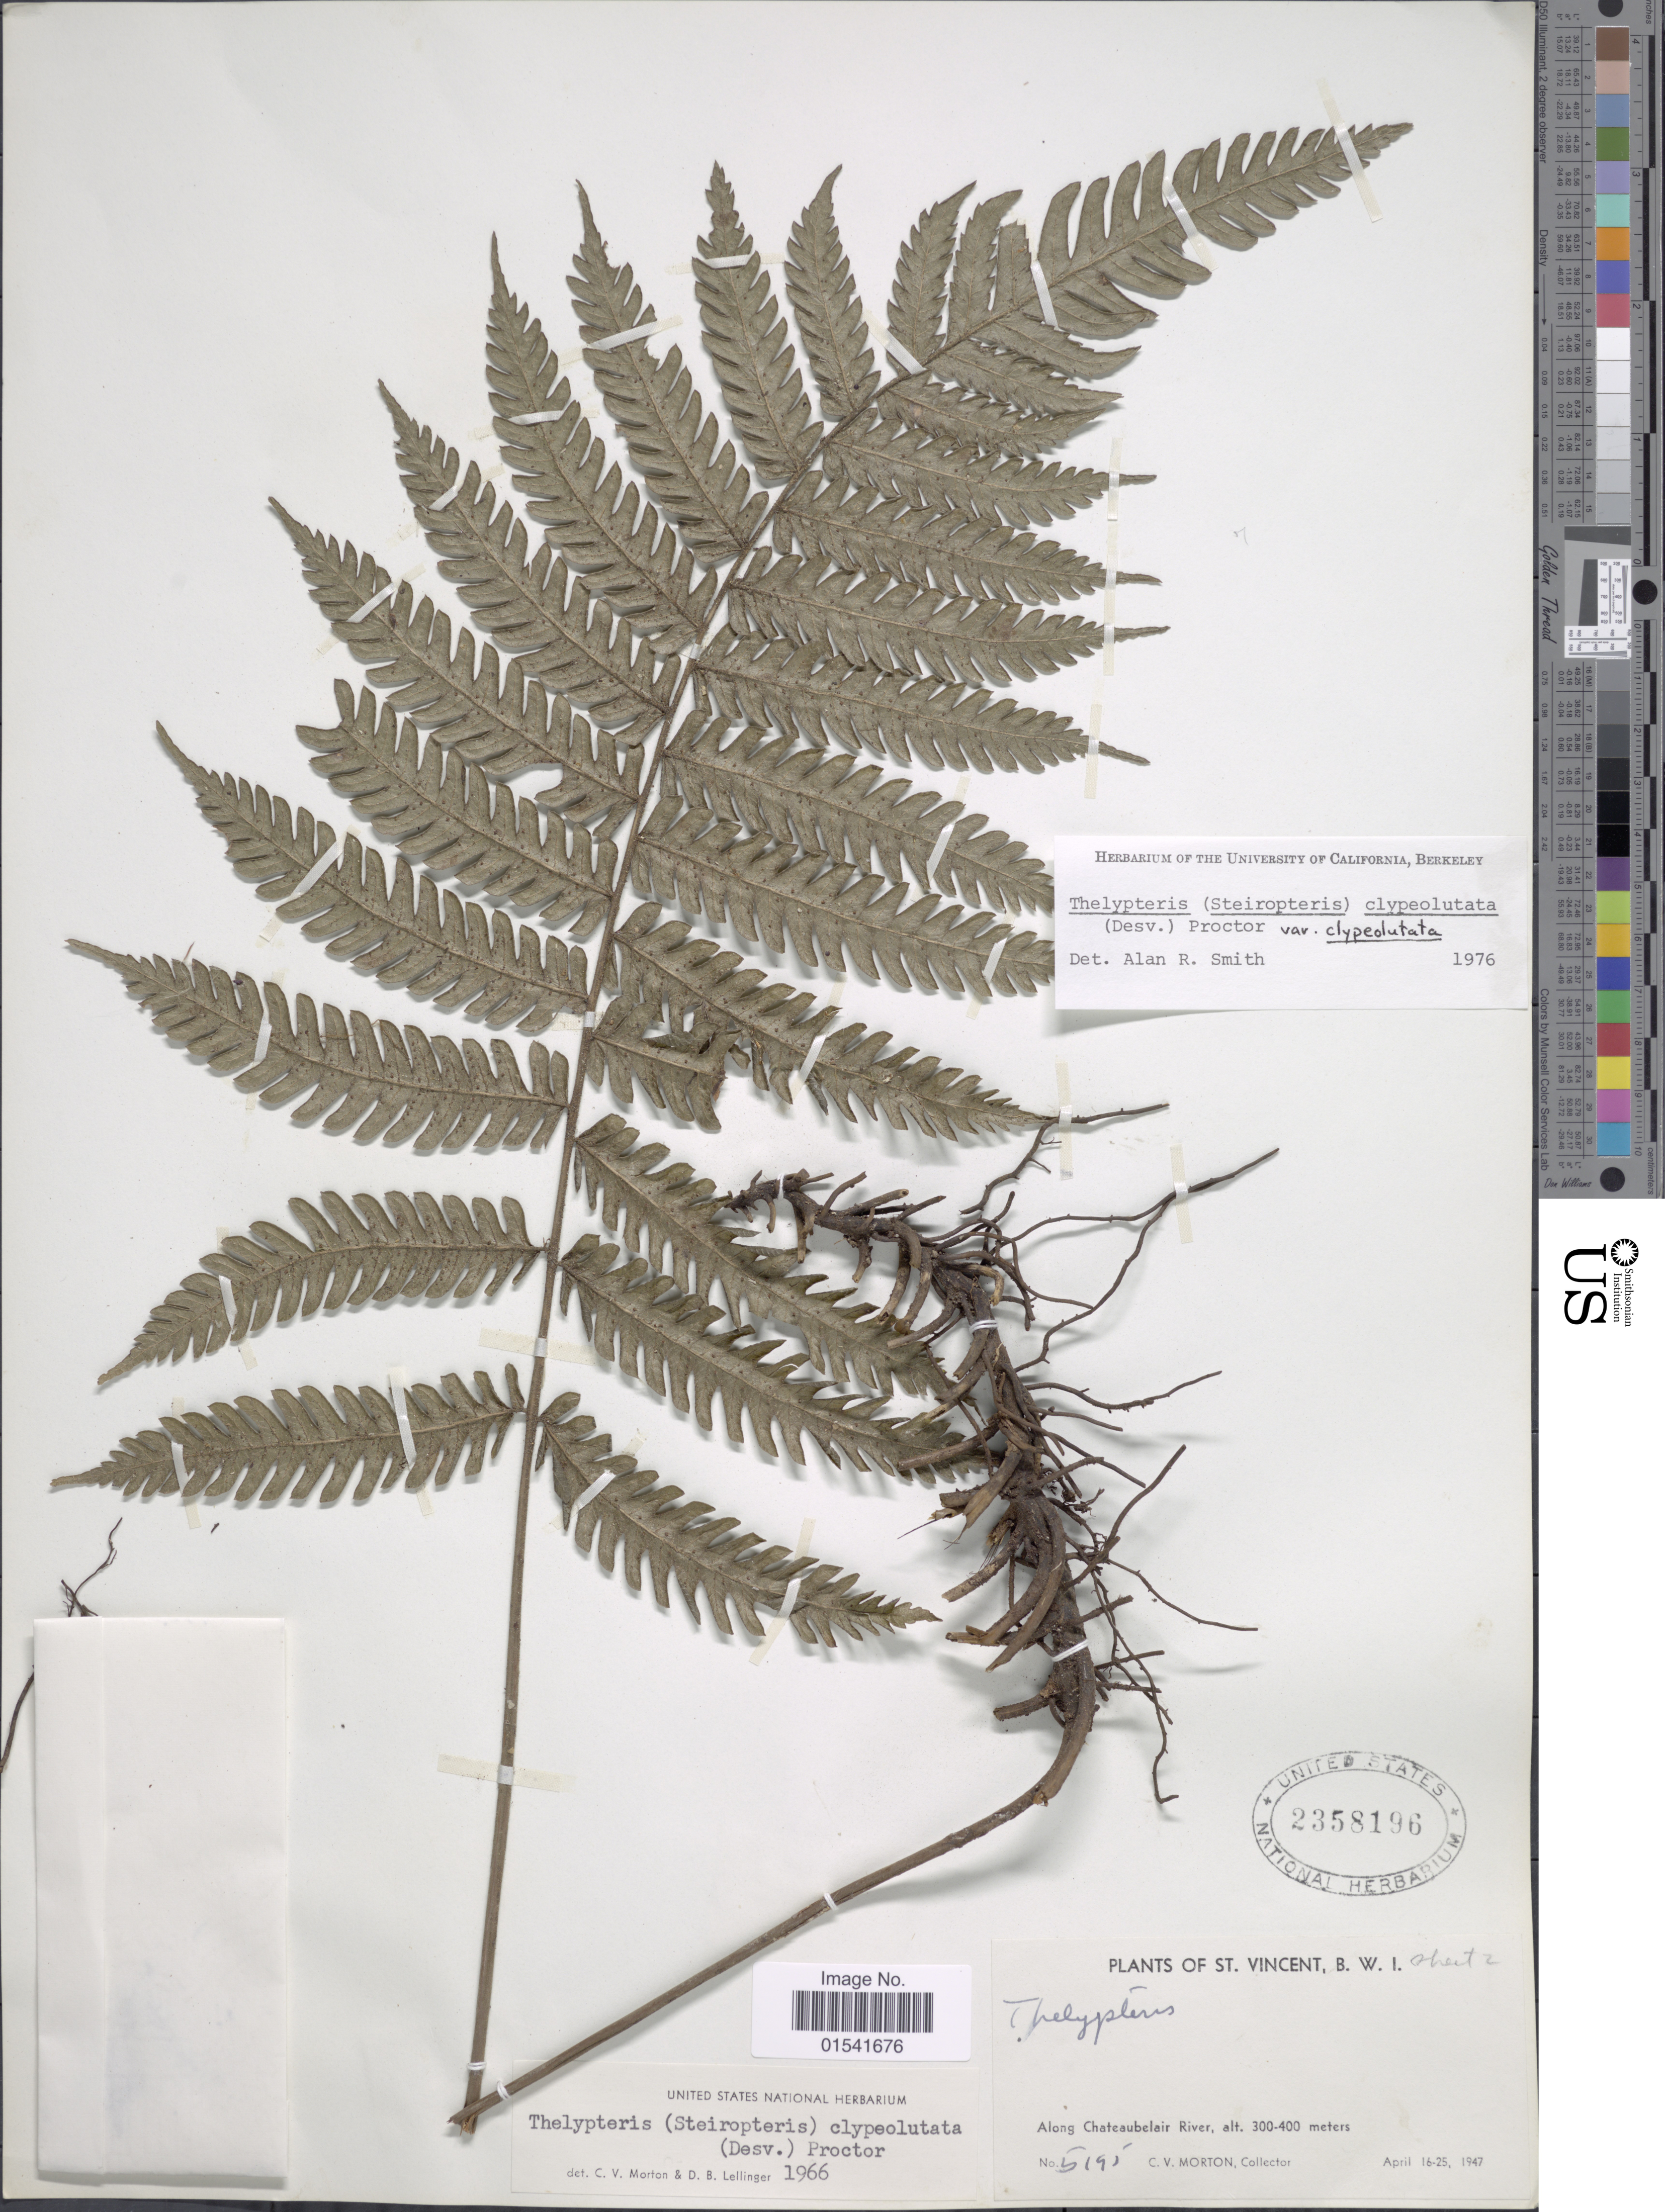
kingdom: Plantae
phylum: Tracheophyta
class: Polypodiopsida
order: Polypodiales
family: Thelypteridaceae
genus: Steiropteris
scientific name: Steiropteris clypeolutata var. clypeolutata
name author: (Desv.) Pic. Serm.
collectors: C. V. Morton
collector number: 5195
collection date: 1947-04-16/1947-04-25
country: St. Vincent - Grenadines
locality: St. Vincent, B.W.I., Along Chateaubelair River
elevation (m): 300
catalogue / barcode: US 2358196